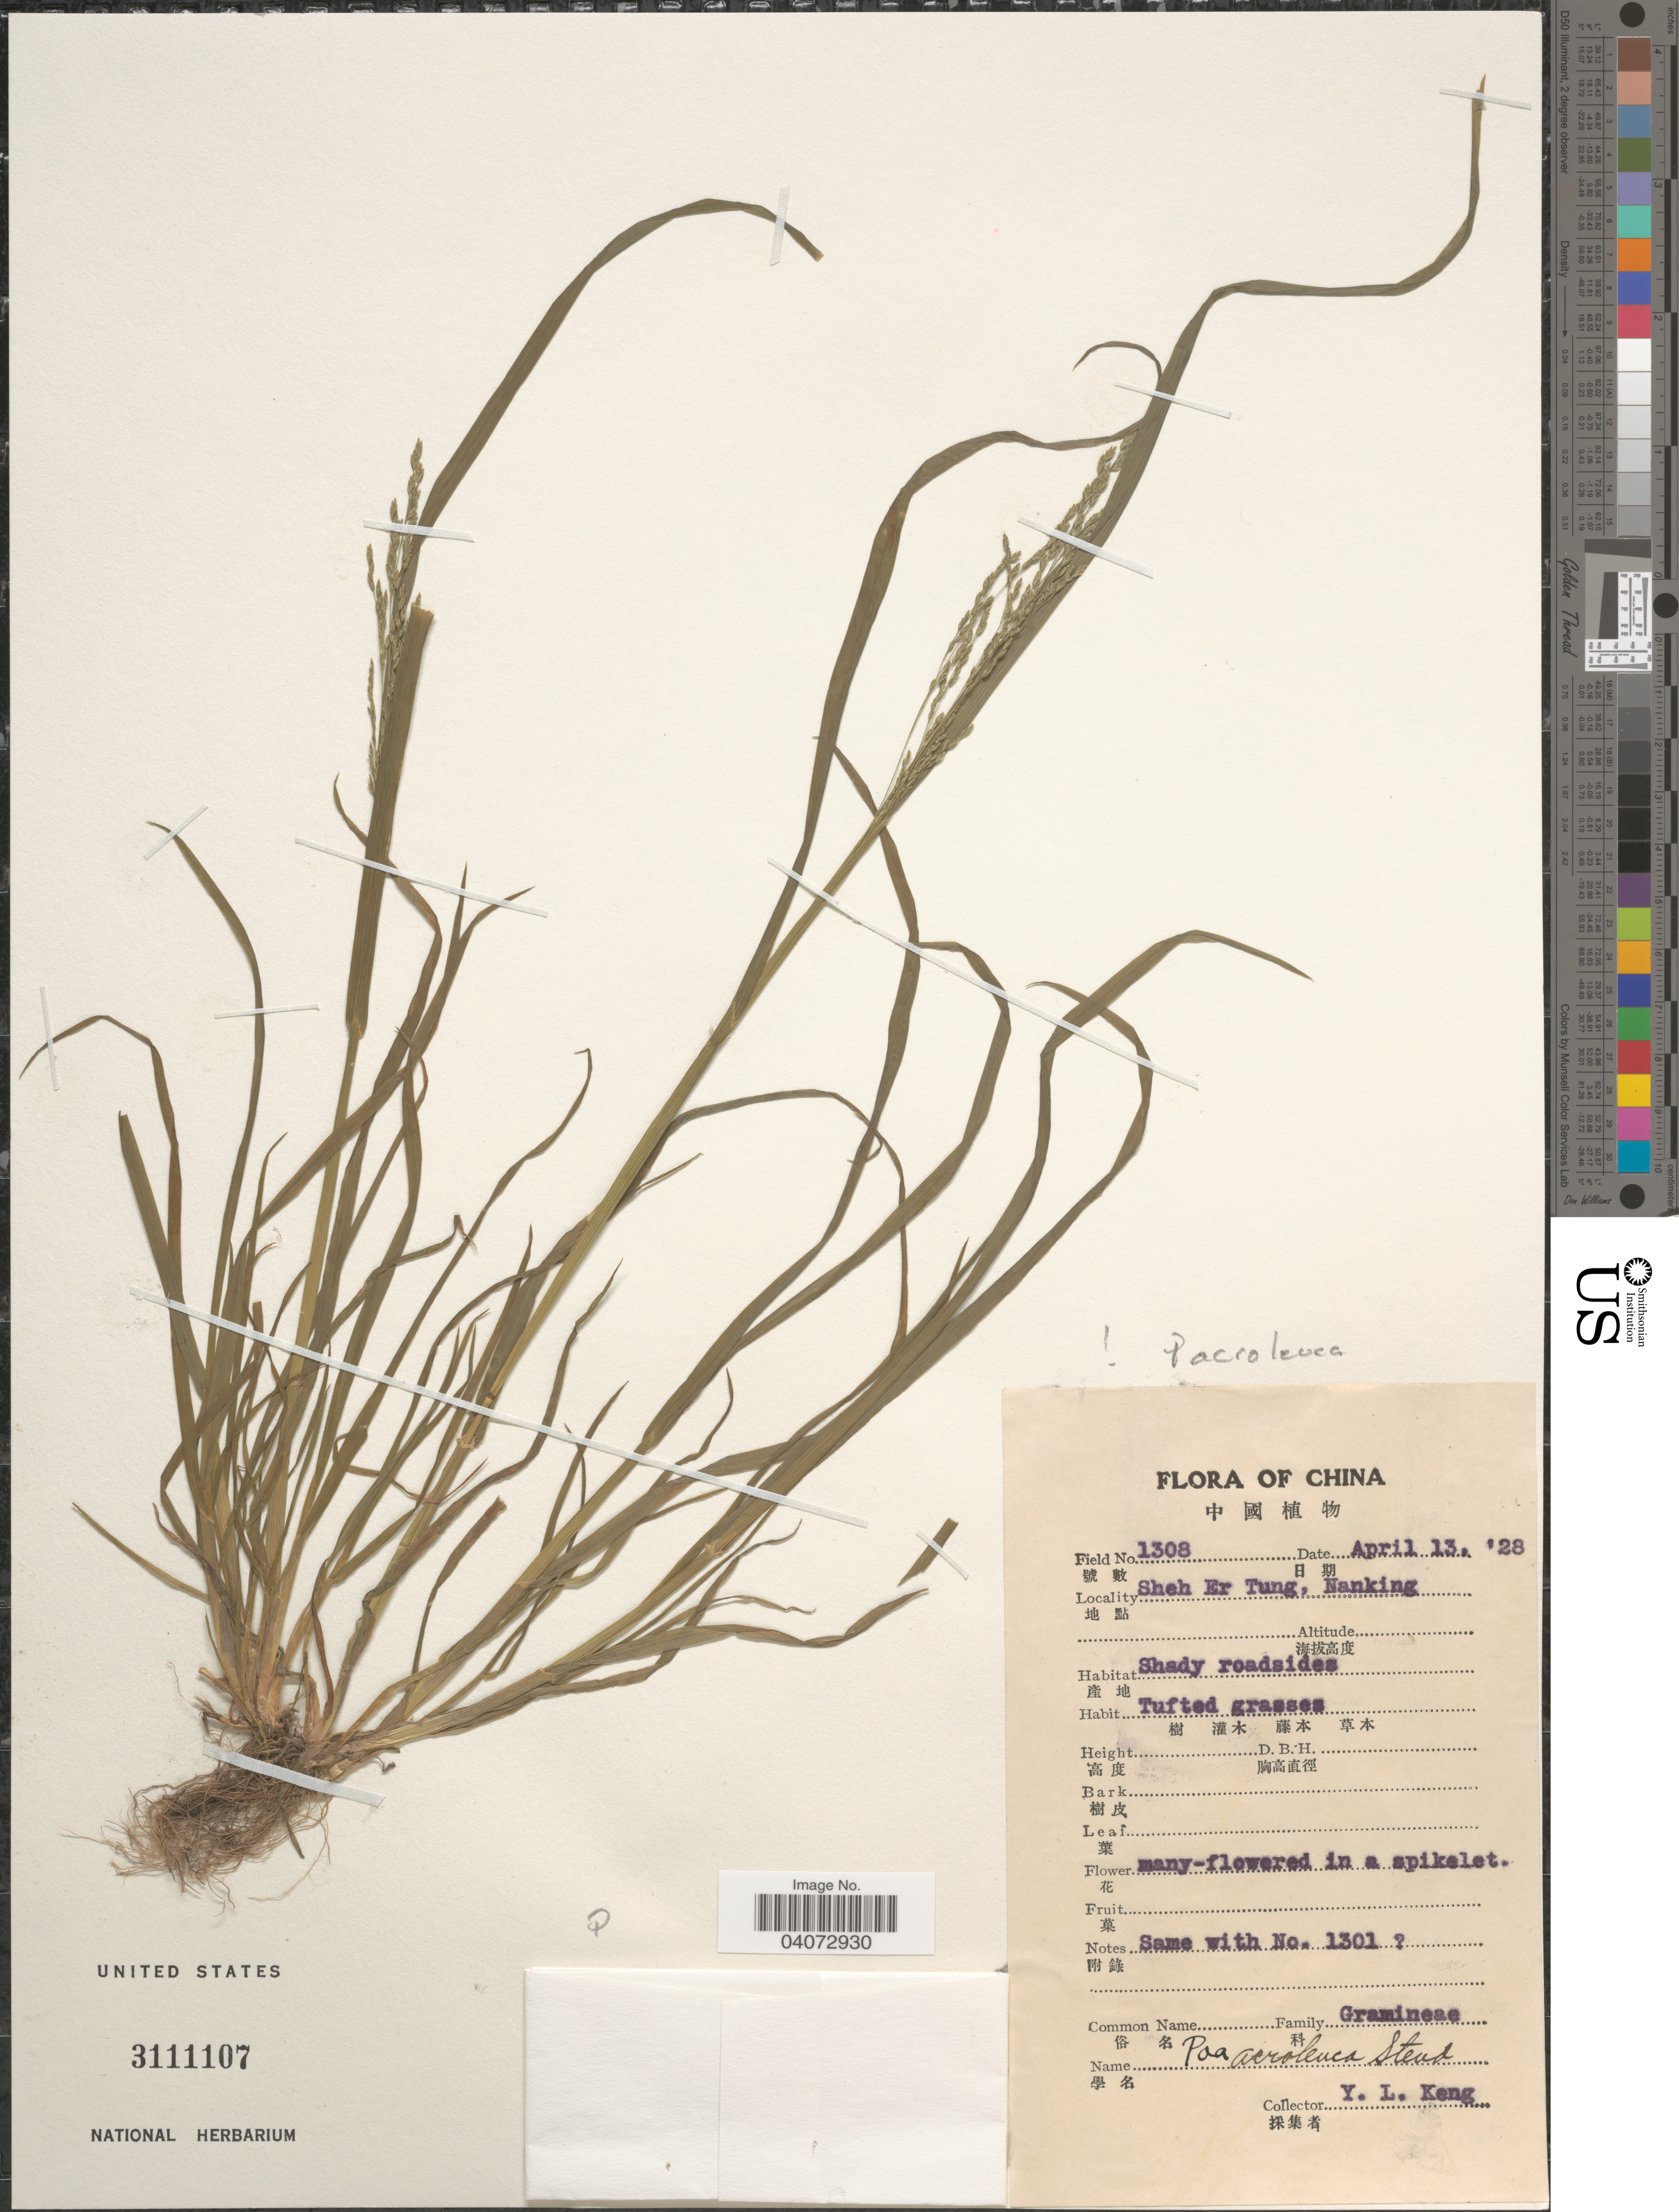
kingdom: Plantae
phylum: Tracheophyta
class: Liliopsida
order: Poales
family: Poaceae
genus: Poa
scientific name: Poa acroleuca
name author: Steud.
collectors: Y. L. Keng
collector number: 1308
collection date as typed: Transcribed d/m/y: 13/4/28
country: China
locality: Sheh Er Tung, Nanking.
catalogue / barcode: US 3111107